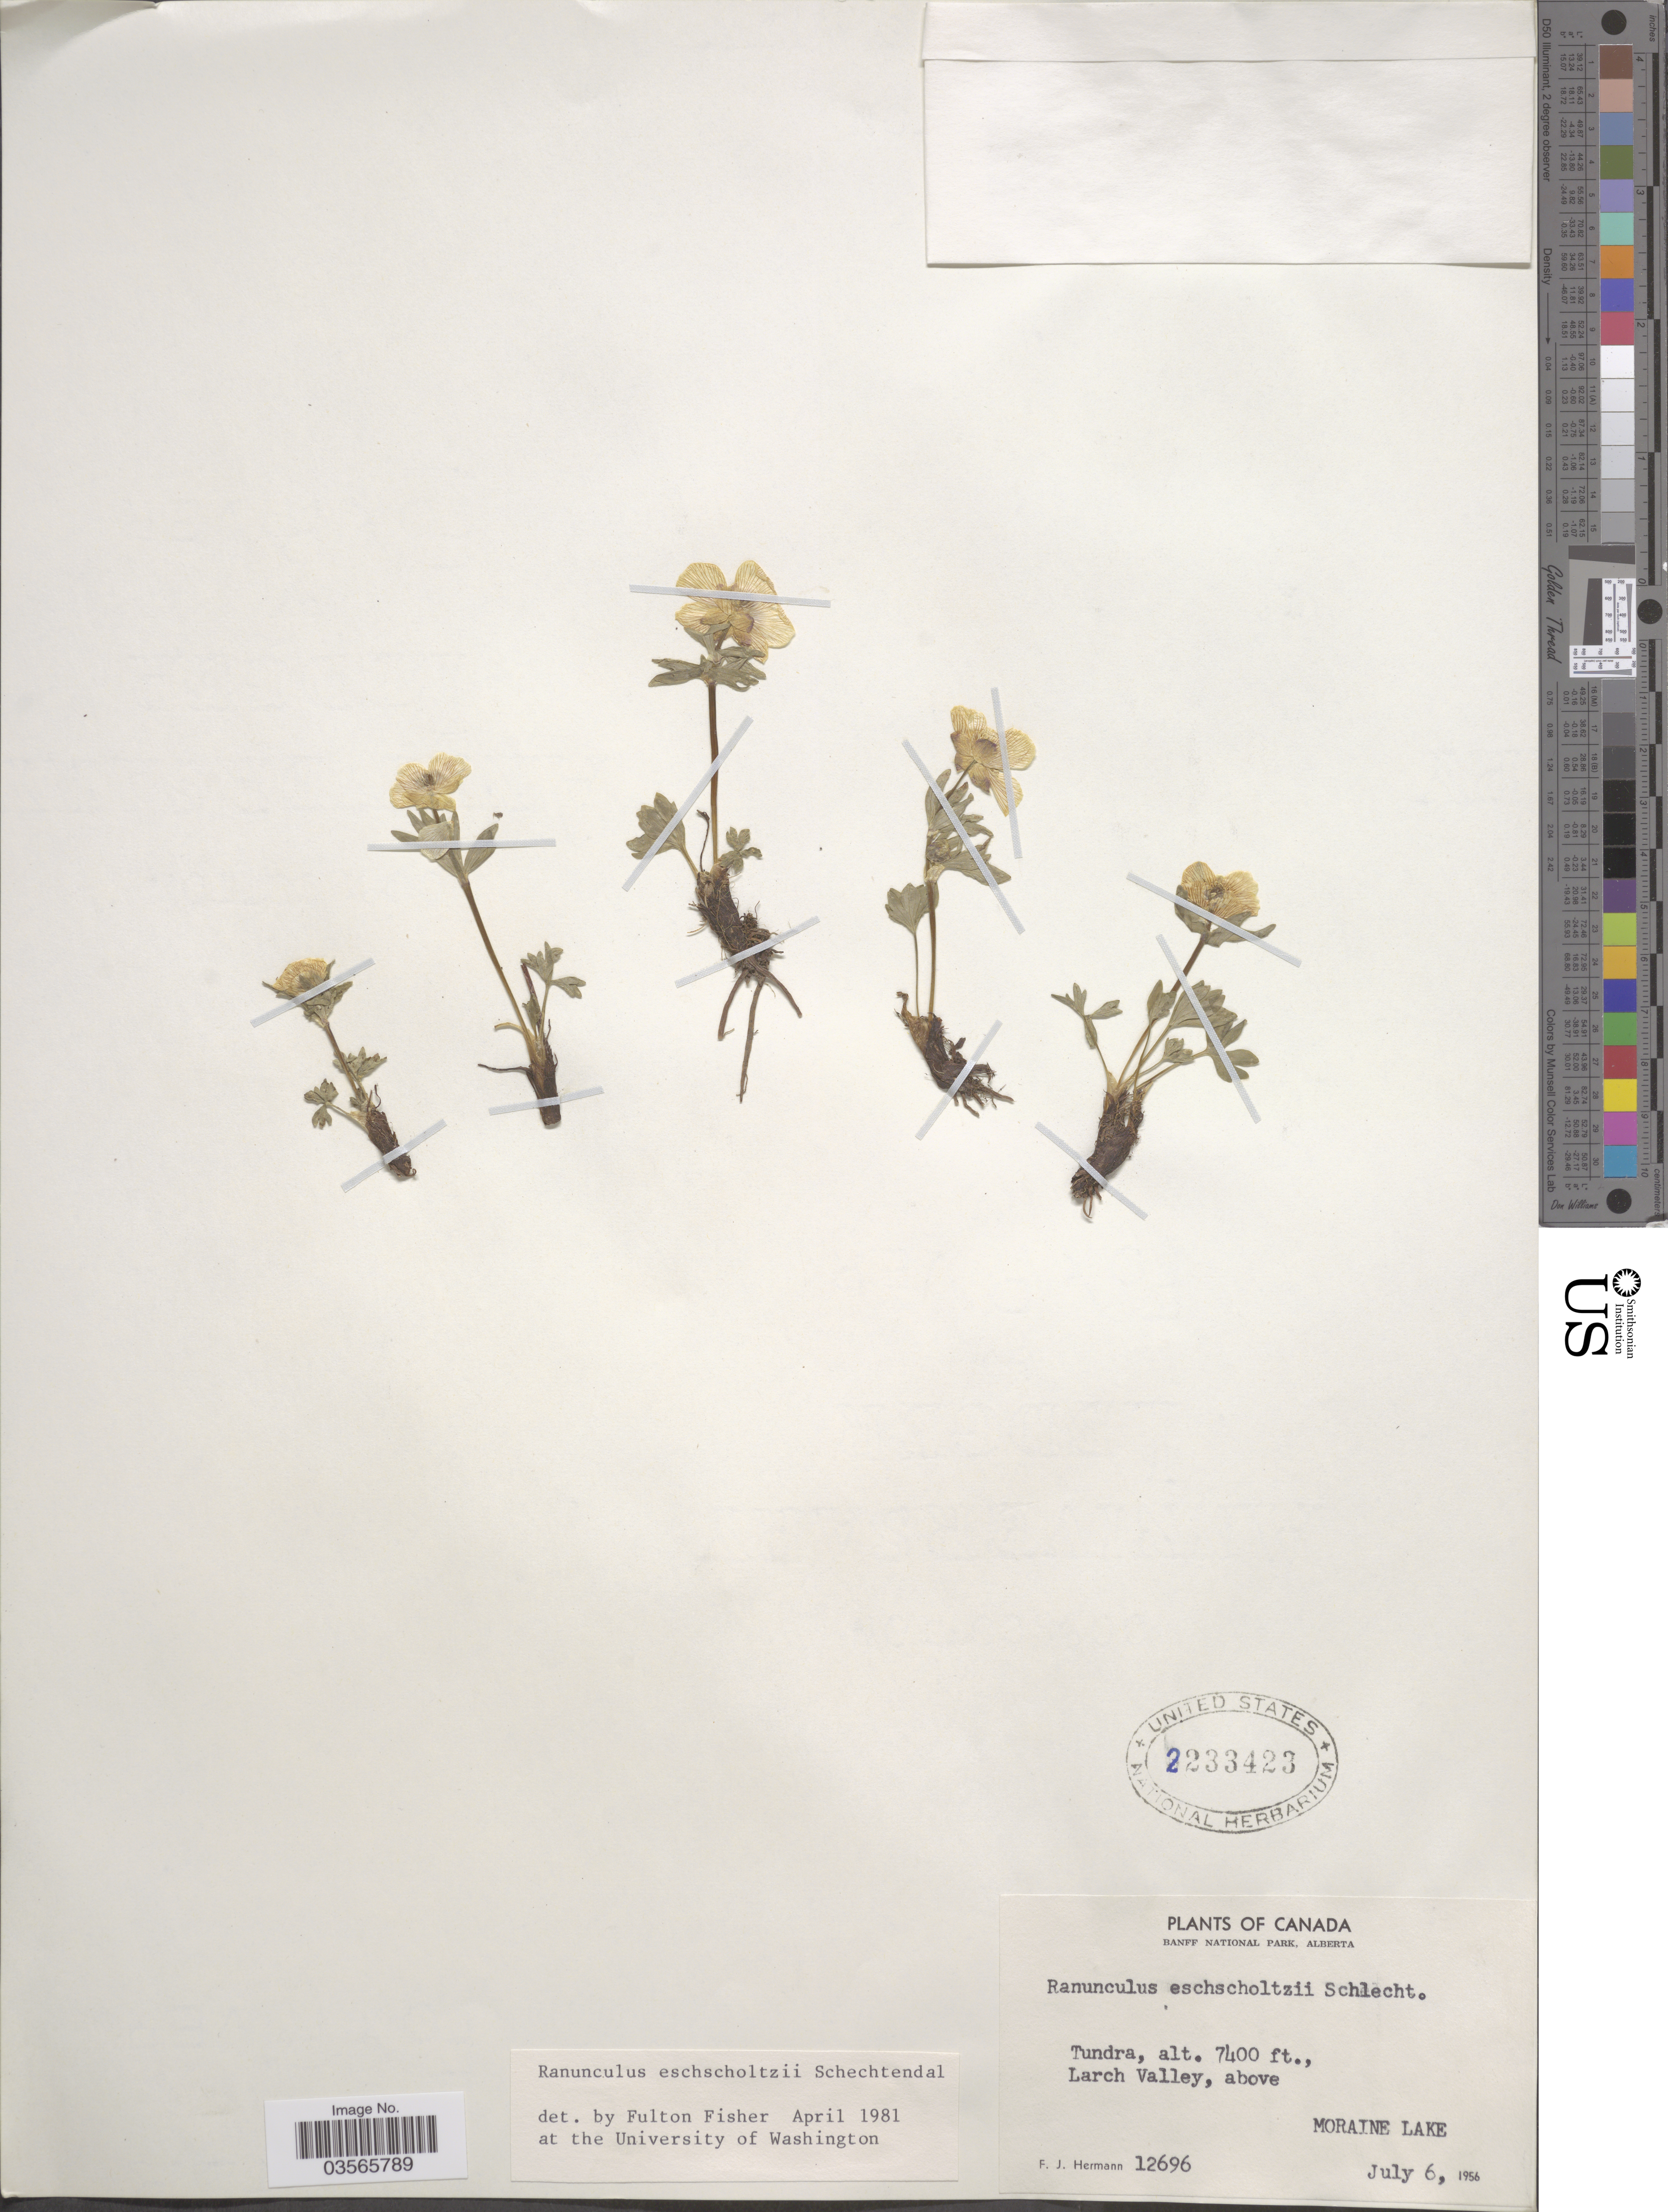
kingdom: Plantae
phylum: Tracheophyta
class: Magnoliopsida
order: Ranunculales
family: Ranunculaceae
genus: Ranunculus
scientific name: Ranunculus eschscholtzii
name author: Schltdl.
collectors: F. J. Hermann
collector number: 12696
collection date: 1956-07-06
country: Canada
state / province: Alberta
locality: Banff National Park, Larch Valley, above Moraine Lake.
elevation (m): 2256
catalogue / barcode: US 2233423